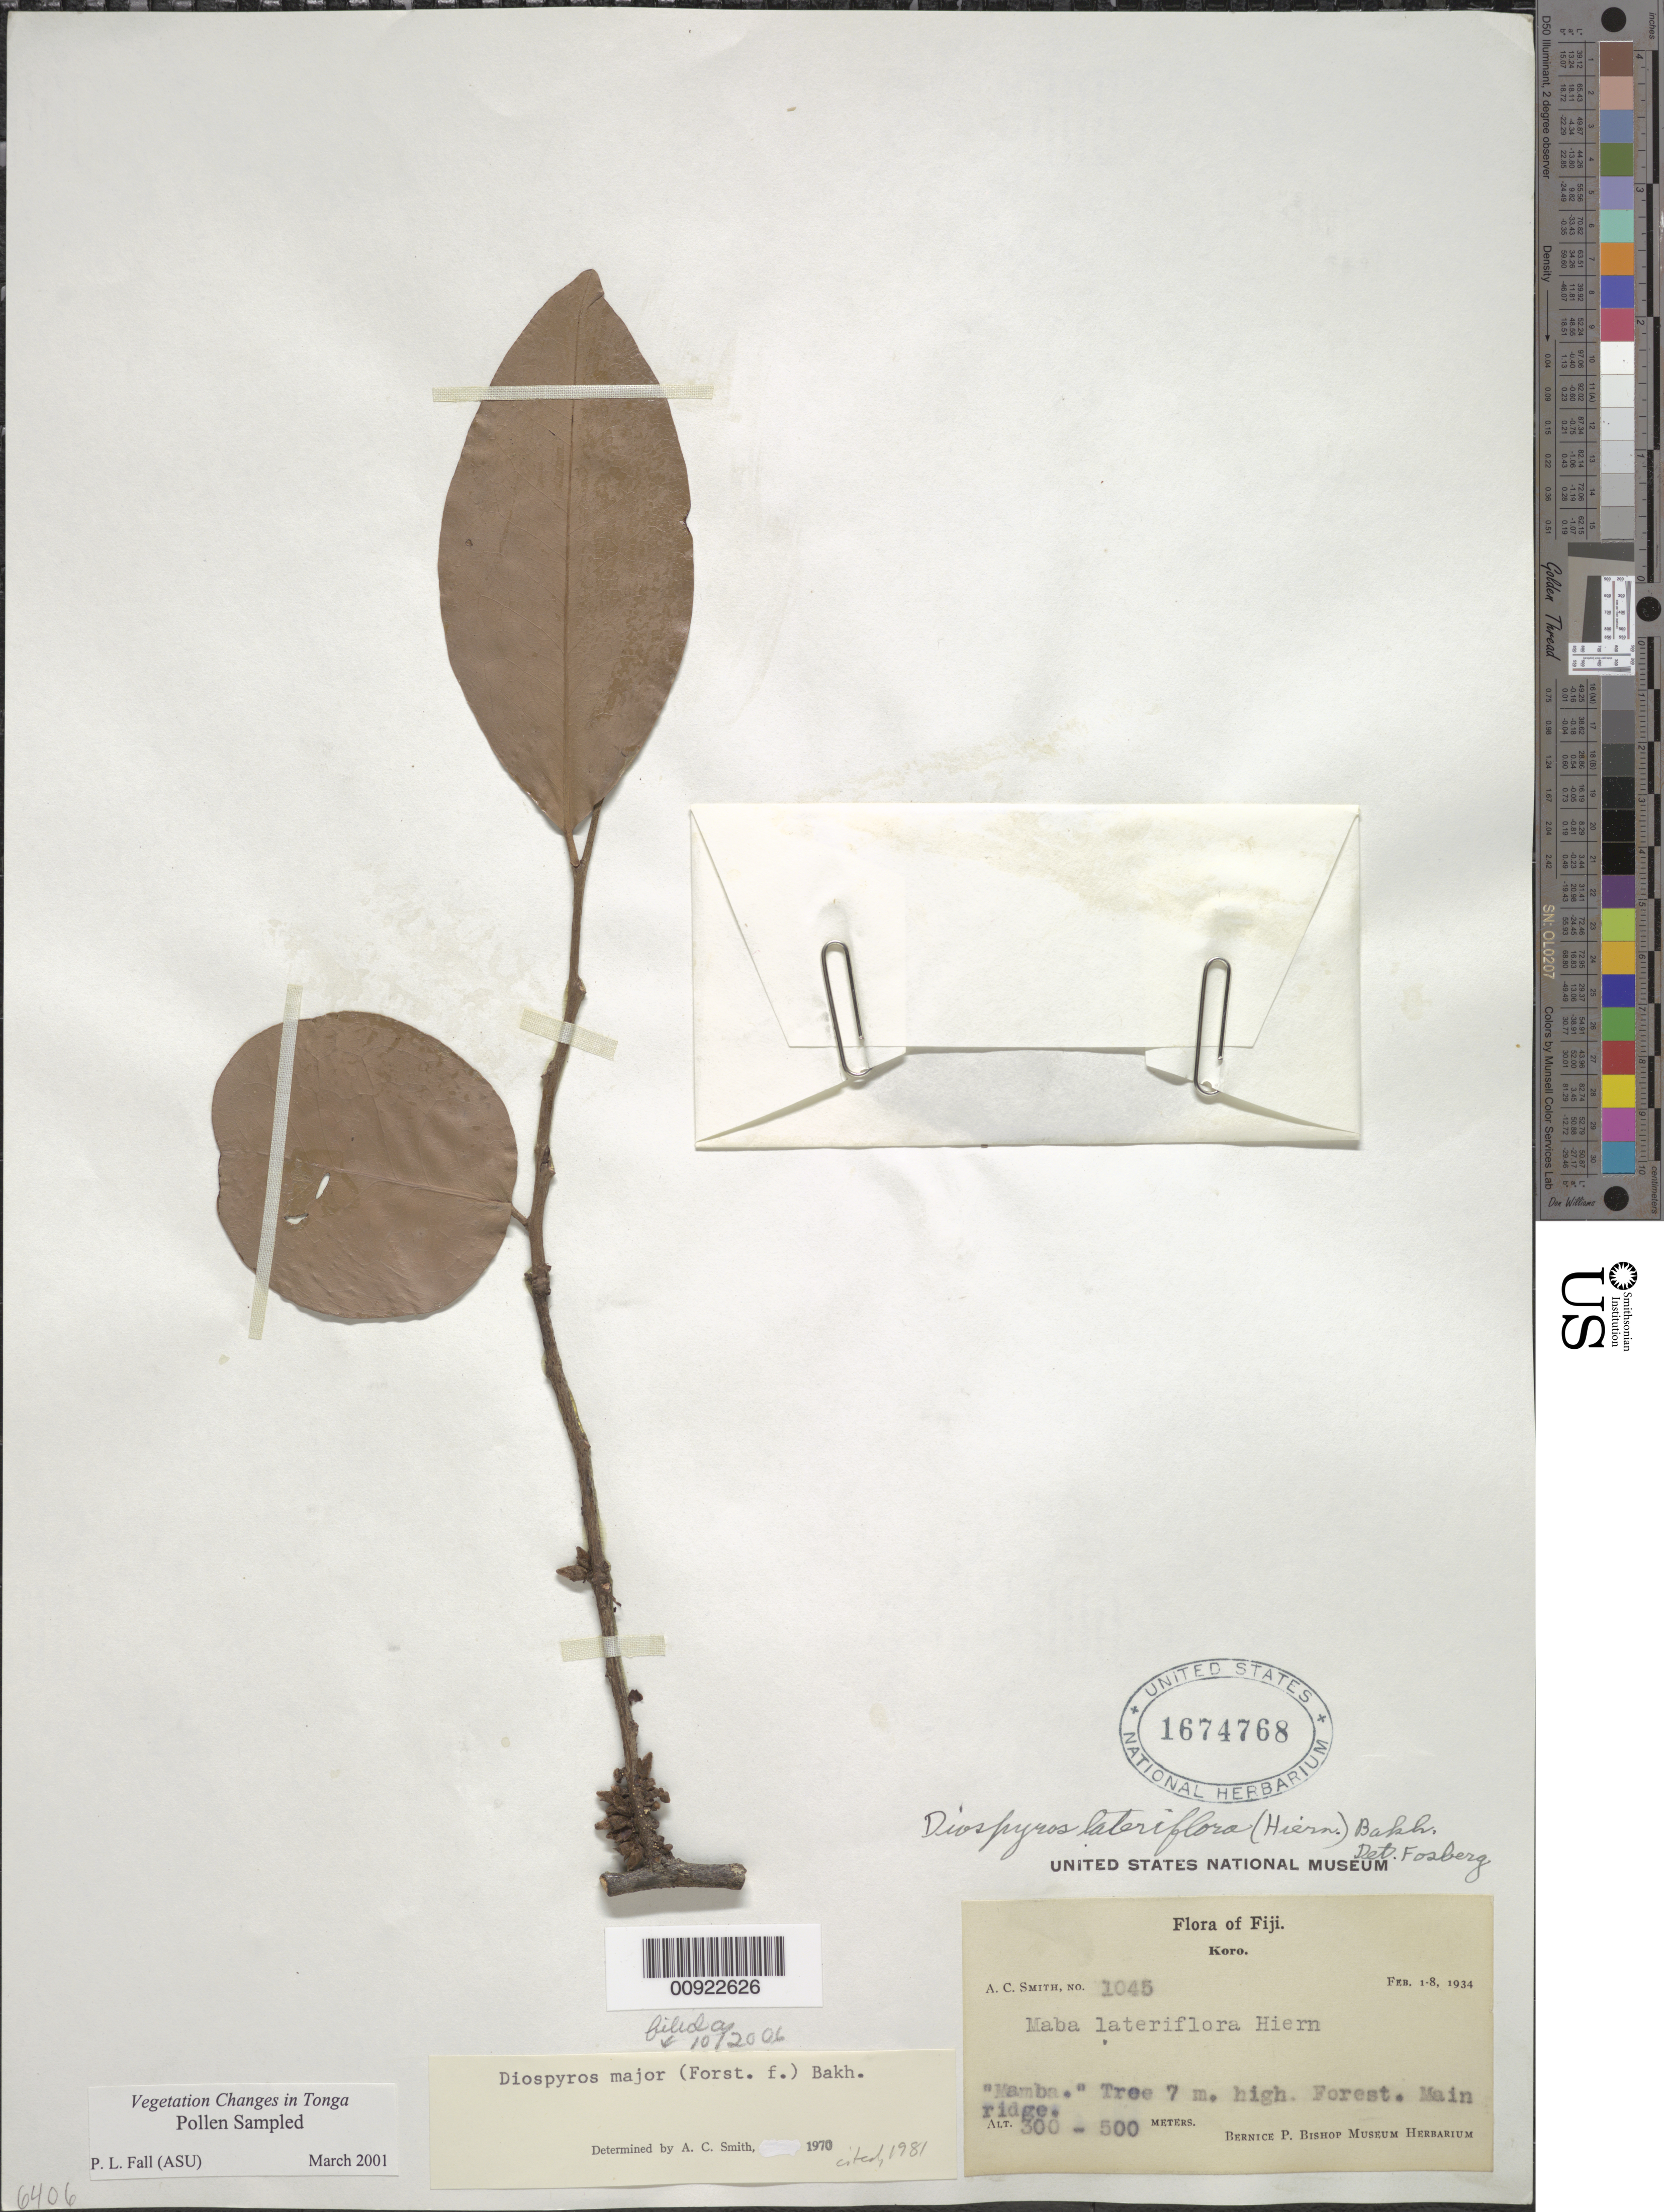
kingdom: Plantae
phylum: Tracheophyta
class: Magnoliopsida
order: Ericales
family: Ebenaceae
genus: Diospyros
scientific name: Diospyros major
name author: (G. Forst.) Bakh.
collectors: C. A. Smith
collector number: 1045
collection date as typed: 01 Feb 1934 to 08 Feb 1934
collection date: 1934-02-01/1934-02-08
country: Fiji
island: Koro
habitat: Forest. Main ridge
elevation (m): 300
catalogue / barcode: US 1674768